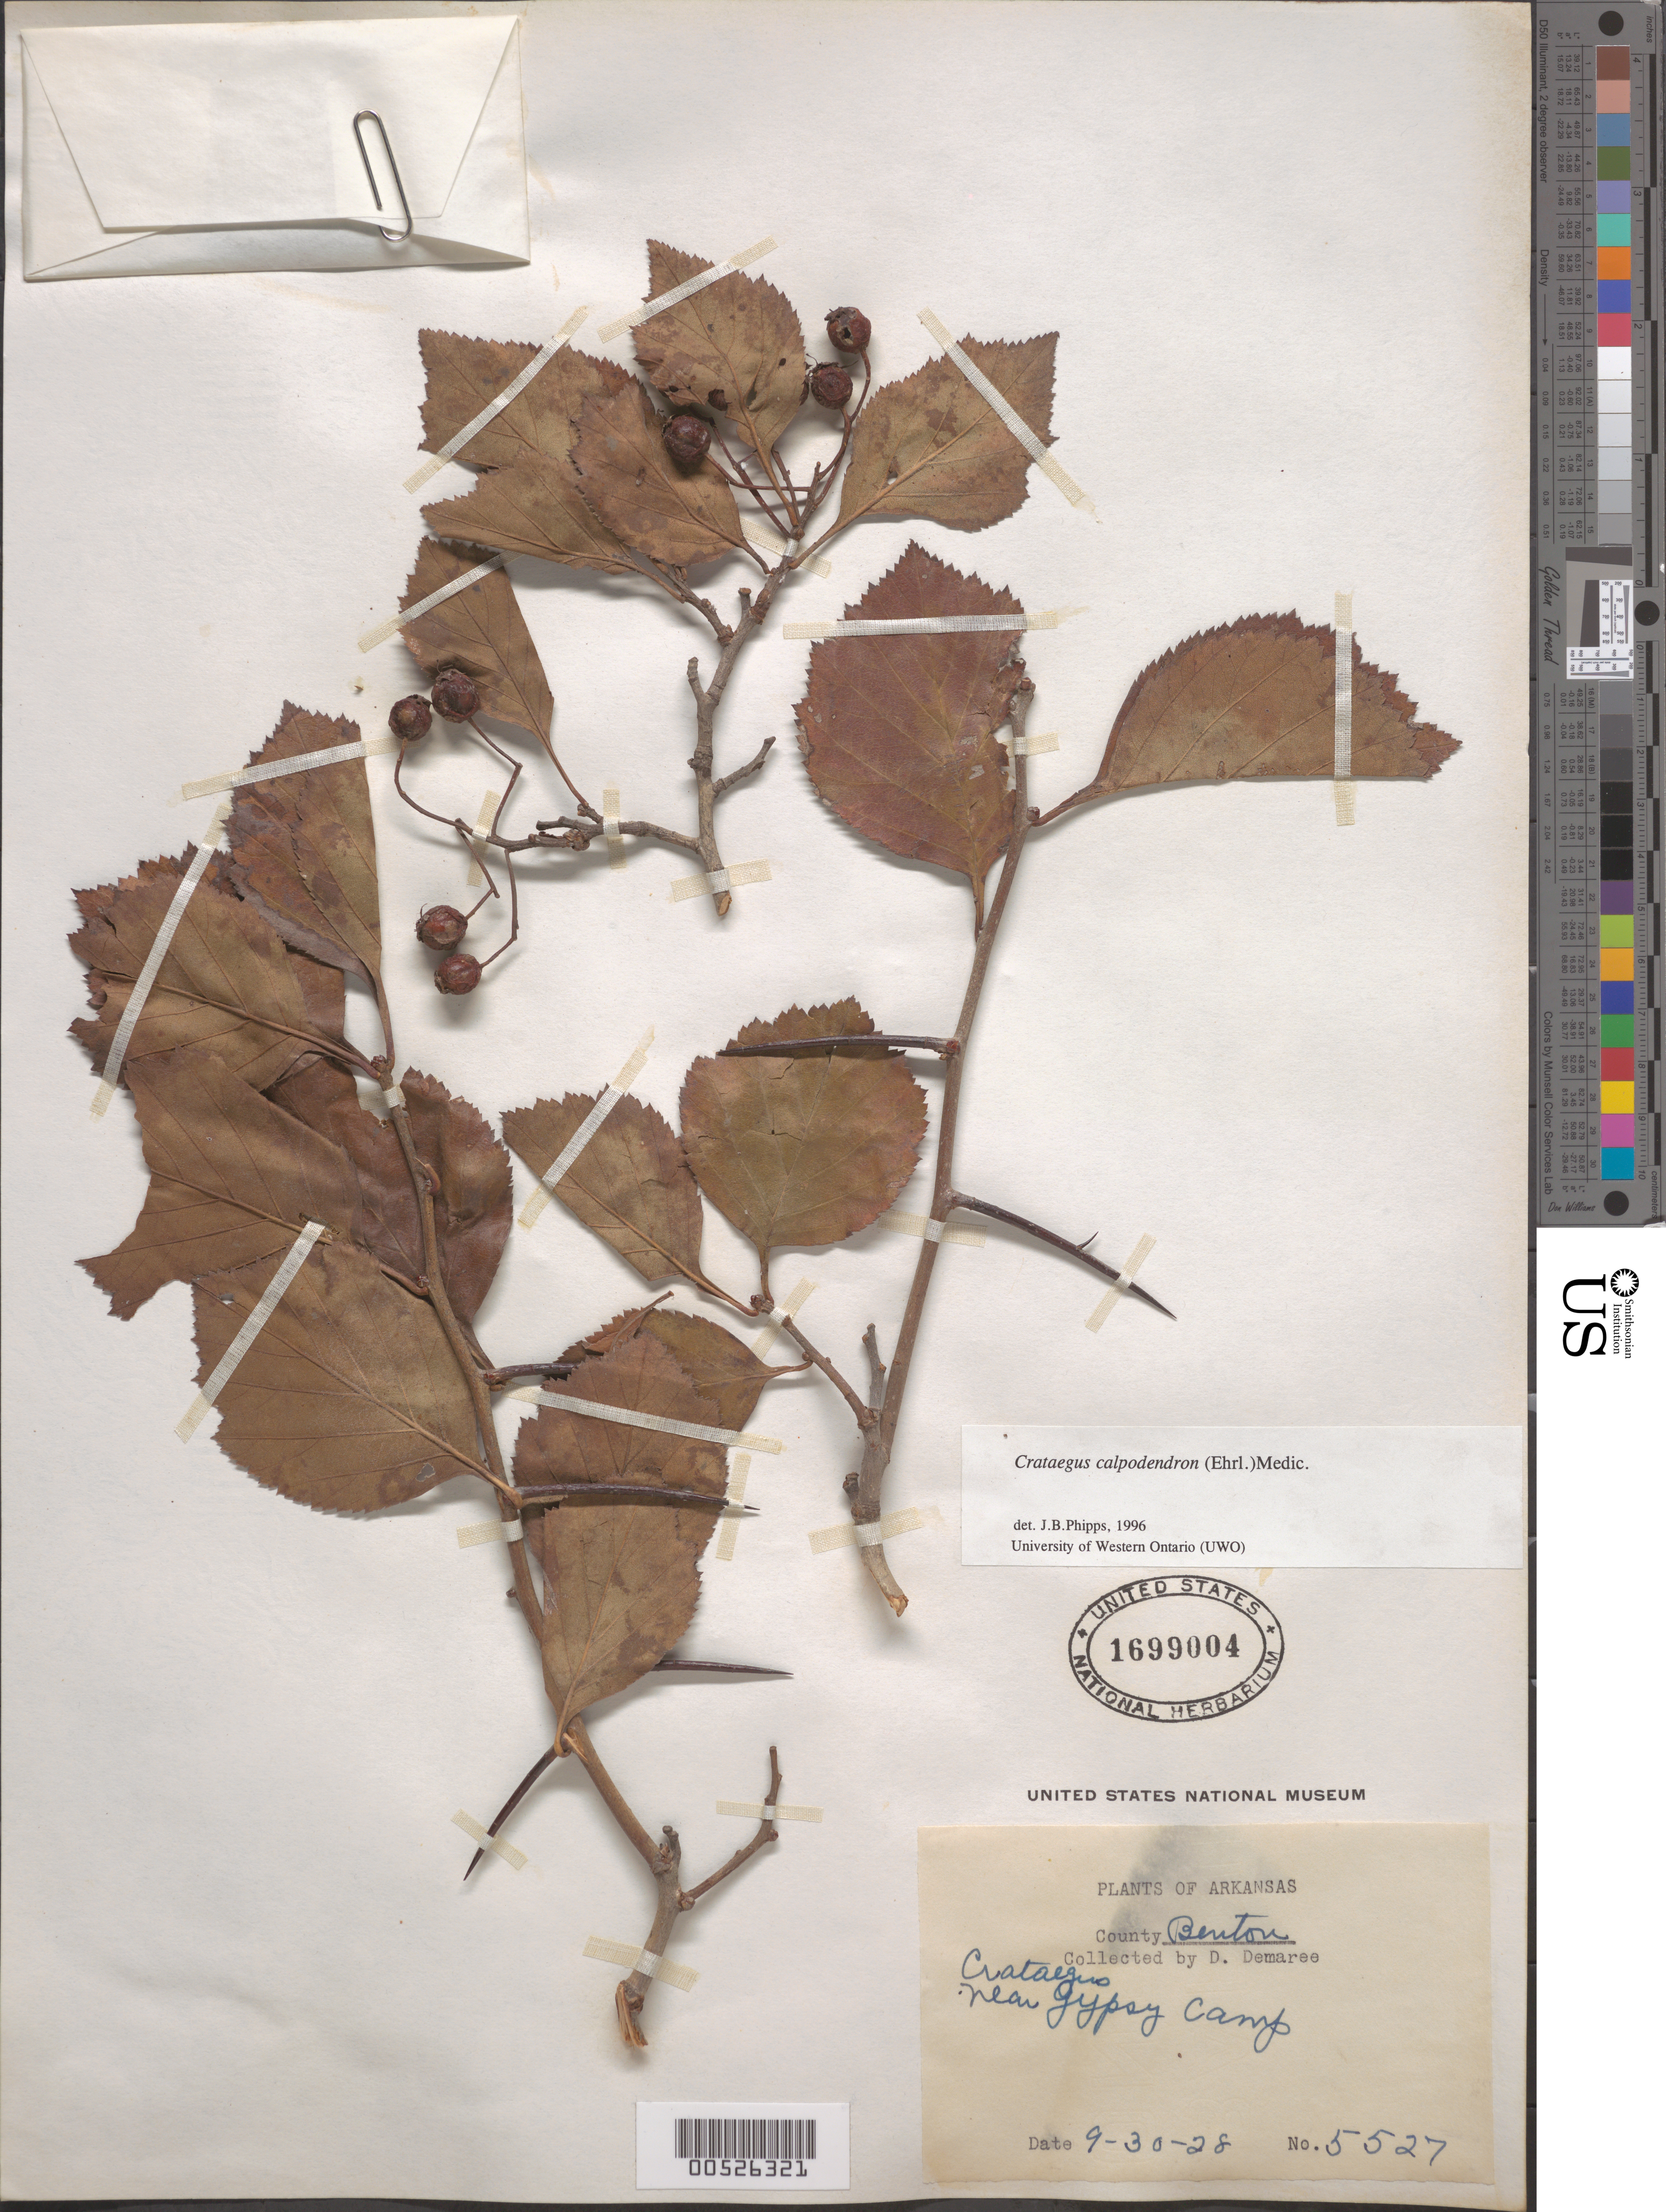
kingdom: Plantae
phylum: Tracheophyta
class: Magnoliopsida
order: Rosales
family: Rosaceae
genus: Crataegus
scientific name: Crataegus calpodendron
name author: (Ehrh.) Medik.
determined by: Phipps, James B., (UWO), University of Western Ontario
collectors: D. Demaree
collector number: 5527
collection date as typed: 30 Sep 1928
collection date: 1928-09-30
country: United States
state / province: Arkansas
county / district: Benton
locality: Near gypsy camp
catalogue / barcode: US 1699004